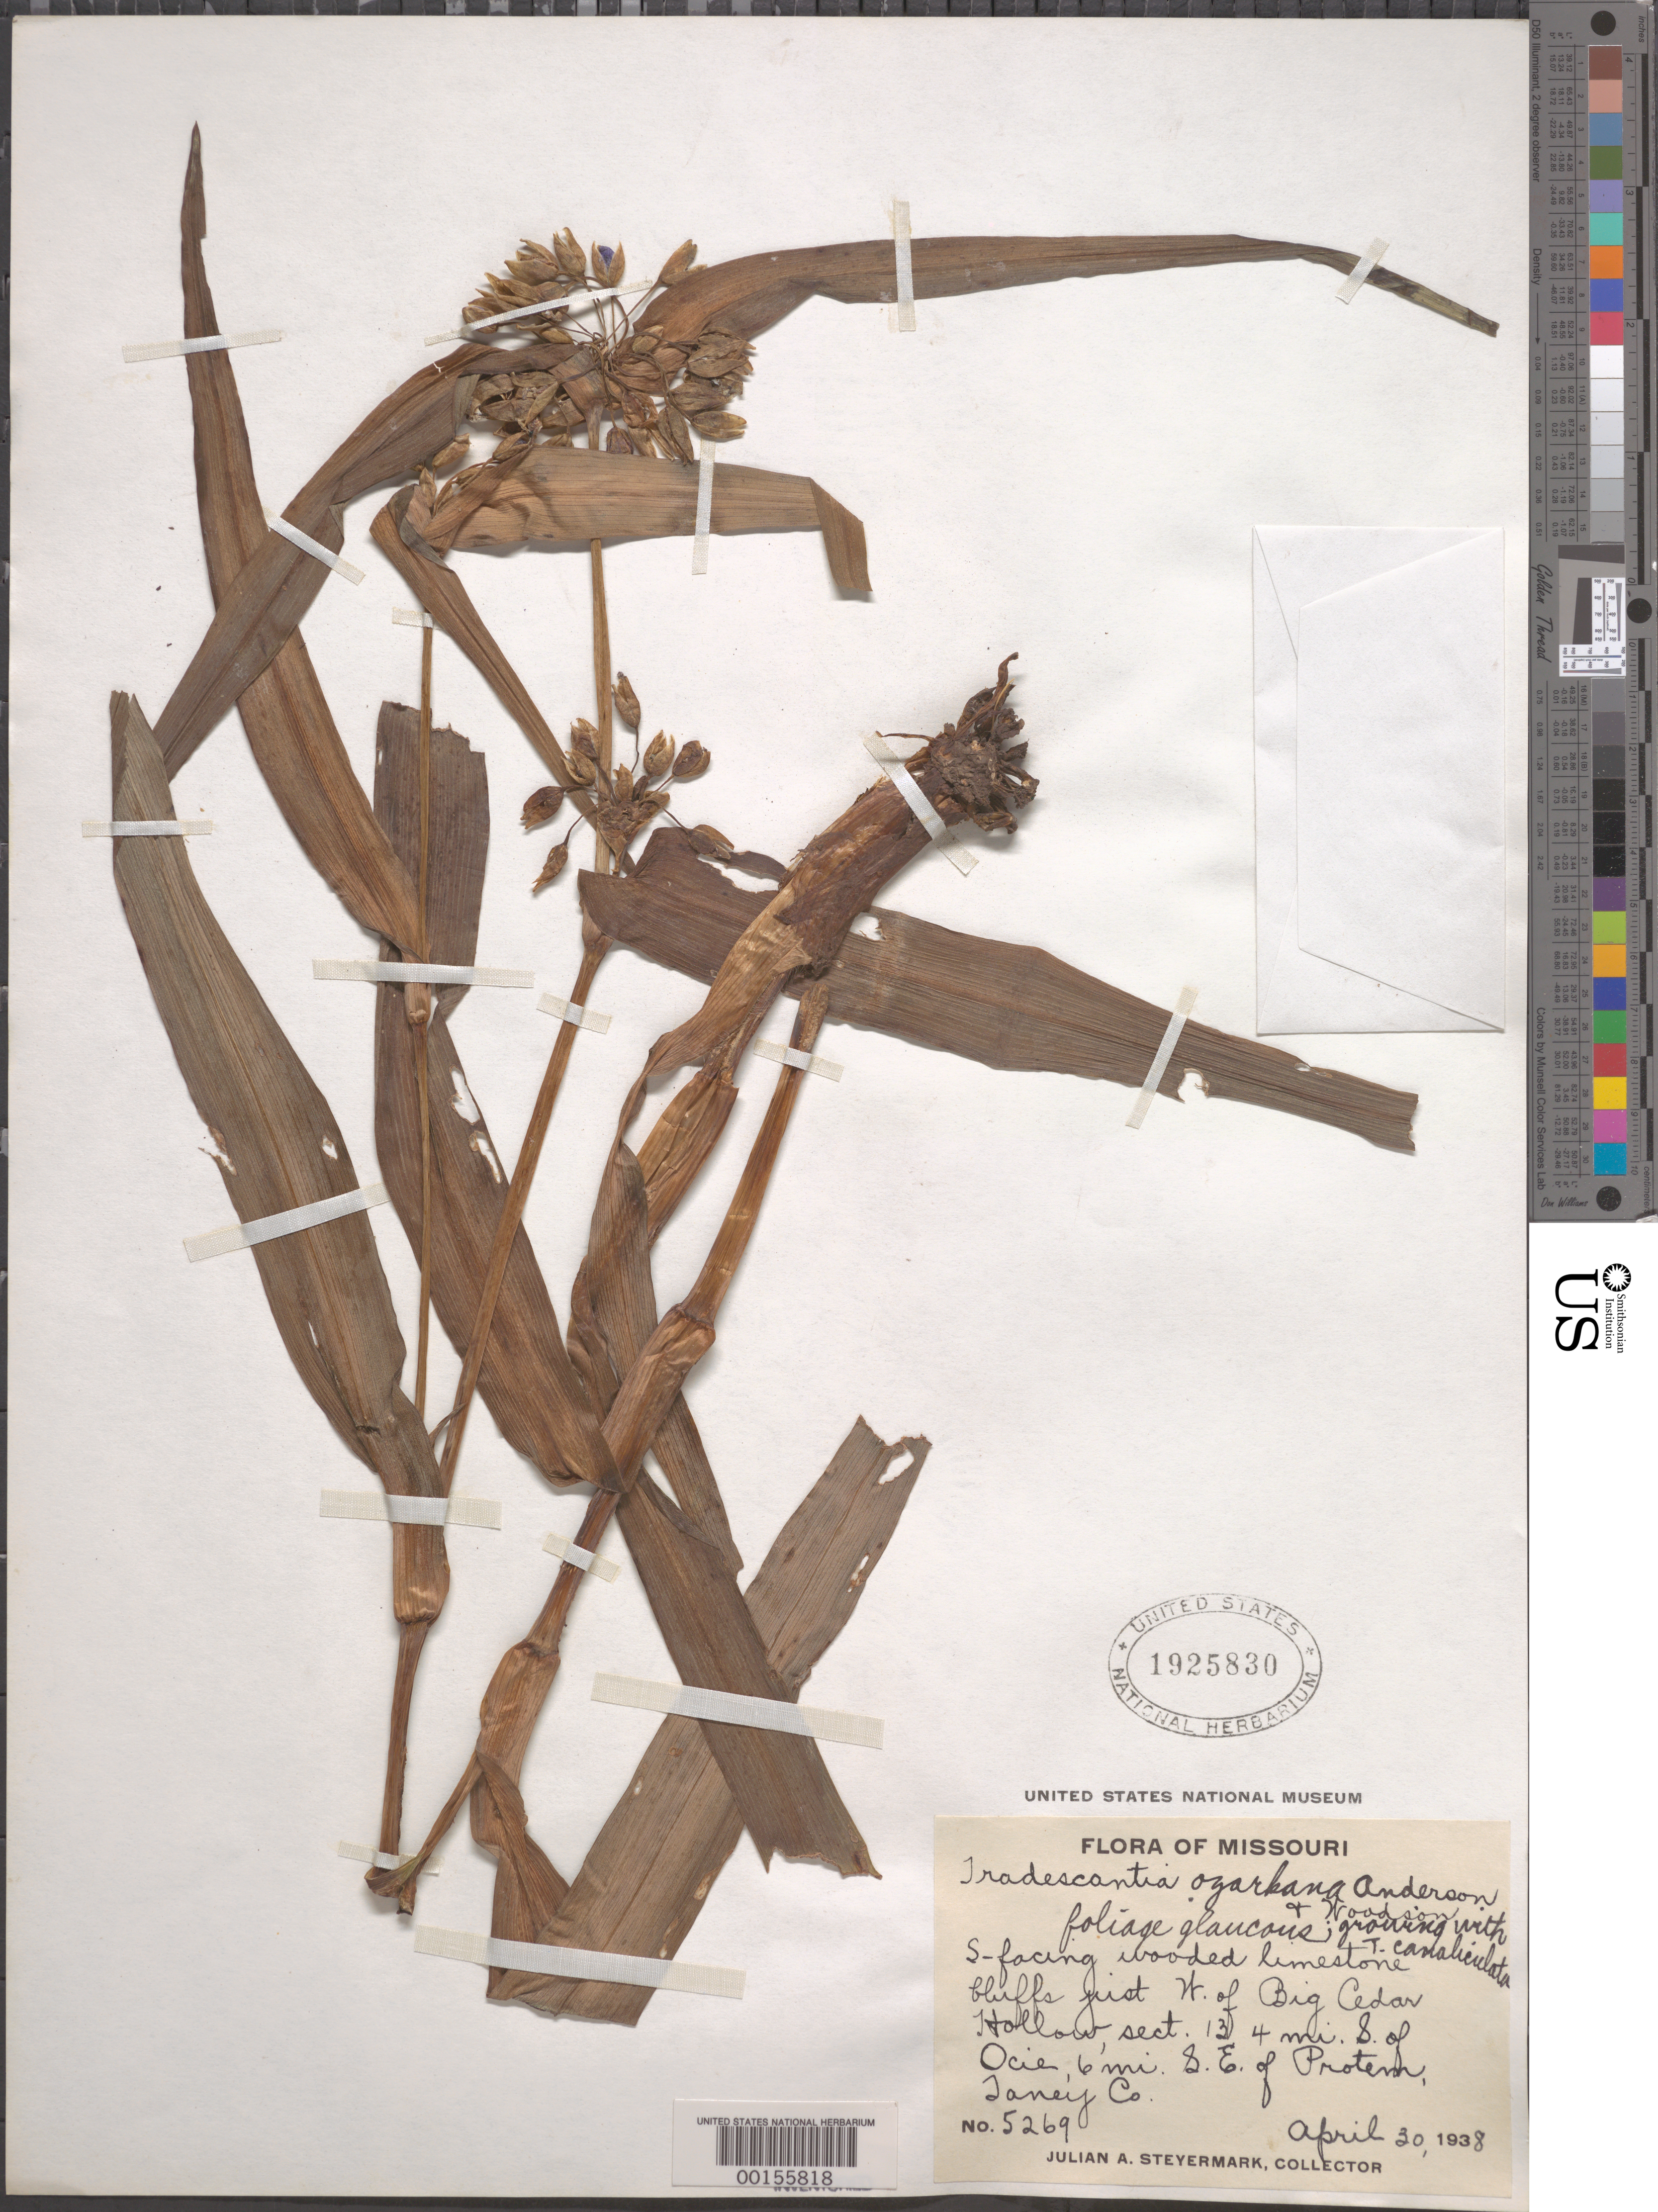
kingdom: Plantae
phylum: Tracheophyta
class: Liliopsida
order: Commelinales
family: Commelinaceae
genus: Tradescantia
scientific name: Tradescantia ozarkana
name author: E.S. Anderson & Woodson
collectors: J. Steyermark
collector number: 5269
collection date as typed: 30 Apr 1938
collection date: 1938-04-30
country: United States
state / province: Missouri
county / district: Taney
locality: W of big cedar hollow, s of ocie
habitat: S facing wooded limestone bluffs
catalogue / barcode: US 1925830